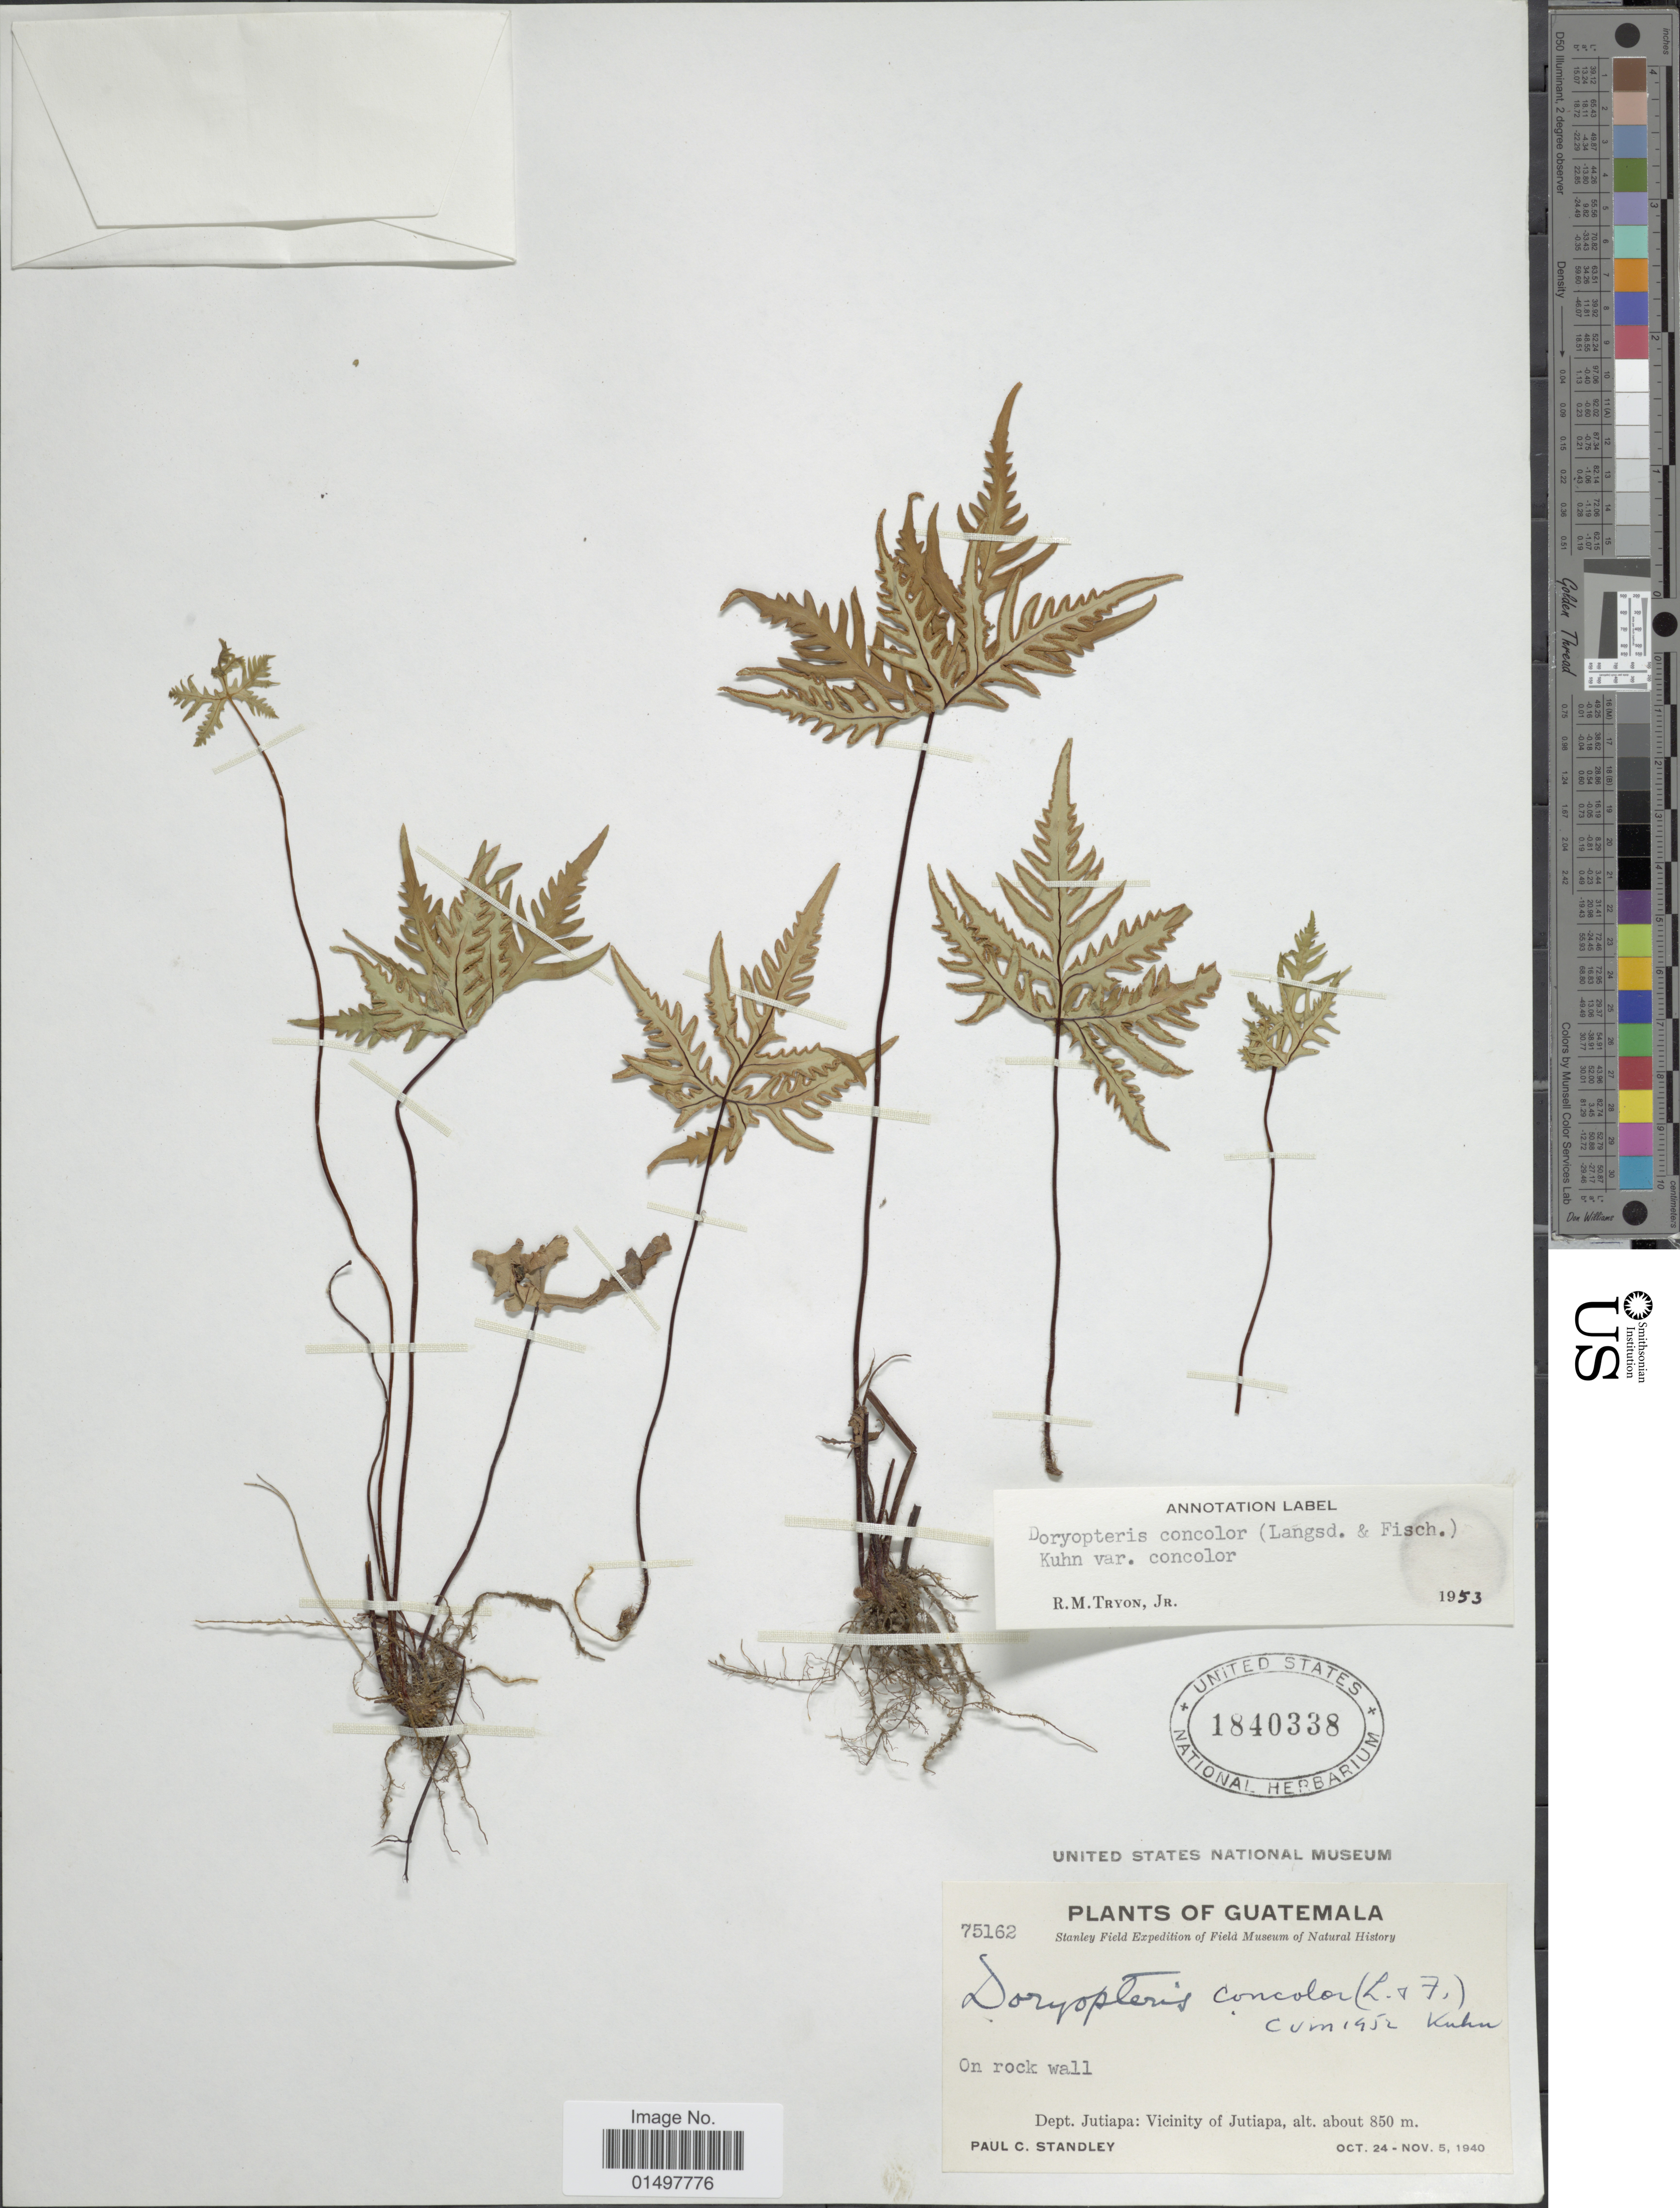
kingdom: Plantae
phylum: Tracheophyta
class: Polypodiopsida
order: Polypodiales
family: Pteridaceae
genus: Doryopteris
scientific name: Doryopteris concolor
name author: (Langsd. & Fisch.) Kuhn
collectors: P. C. Standley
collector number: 75162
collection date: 1940-10-24/1940-11-05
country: Guatemala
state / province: Jutiapa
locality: Dept. Jutiapa: Vicinity of Jutiapa.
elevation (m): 850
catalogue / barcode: US 1840338